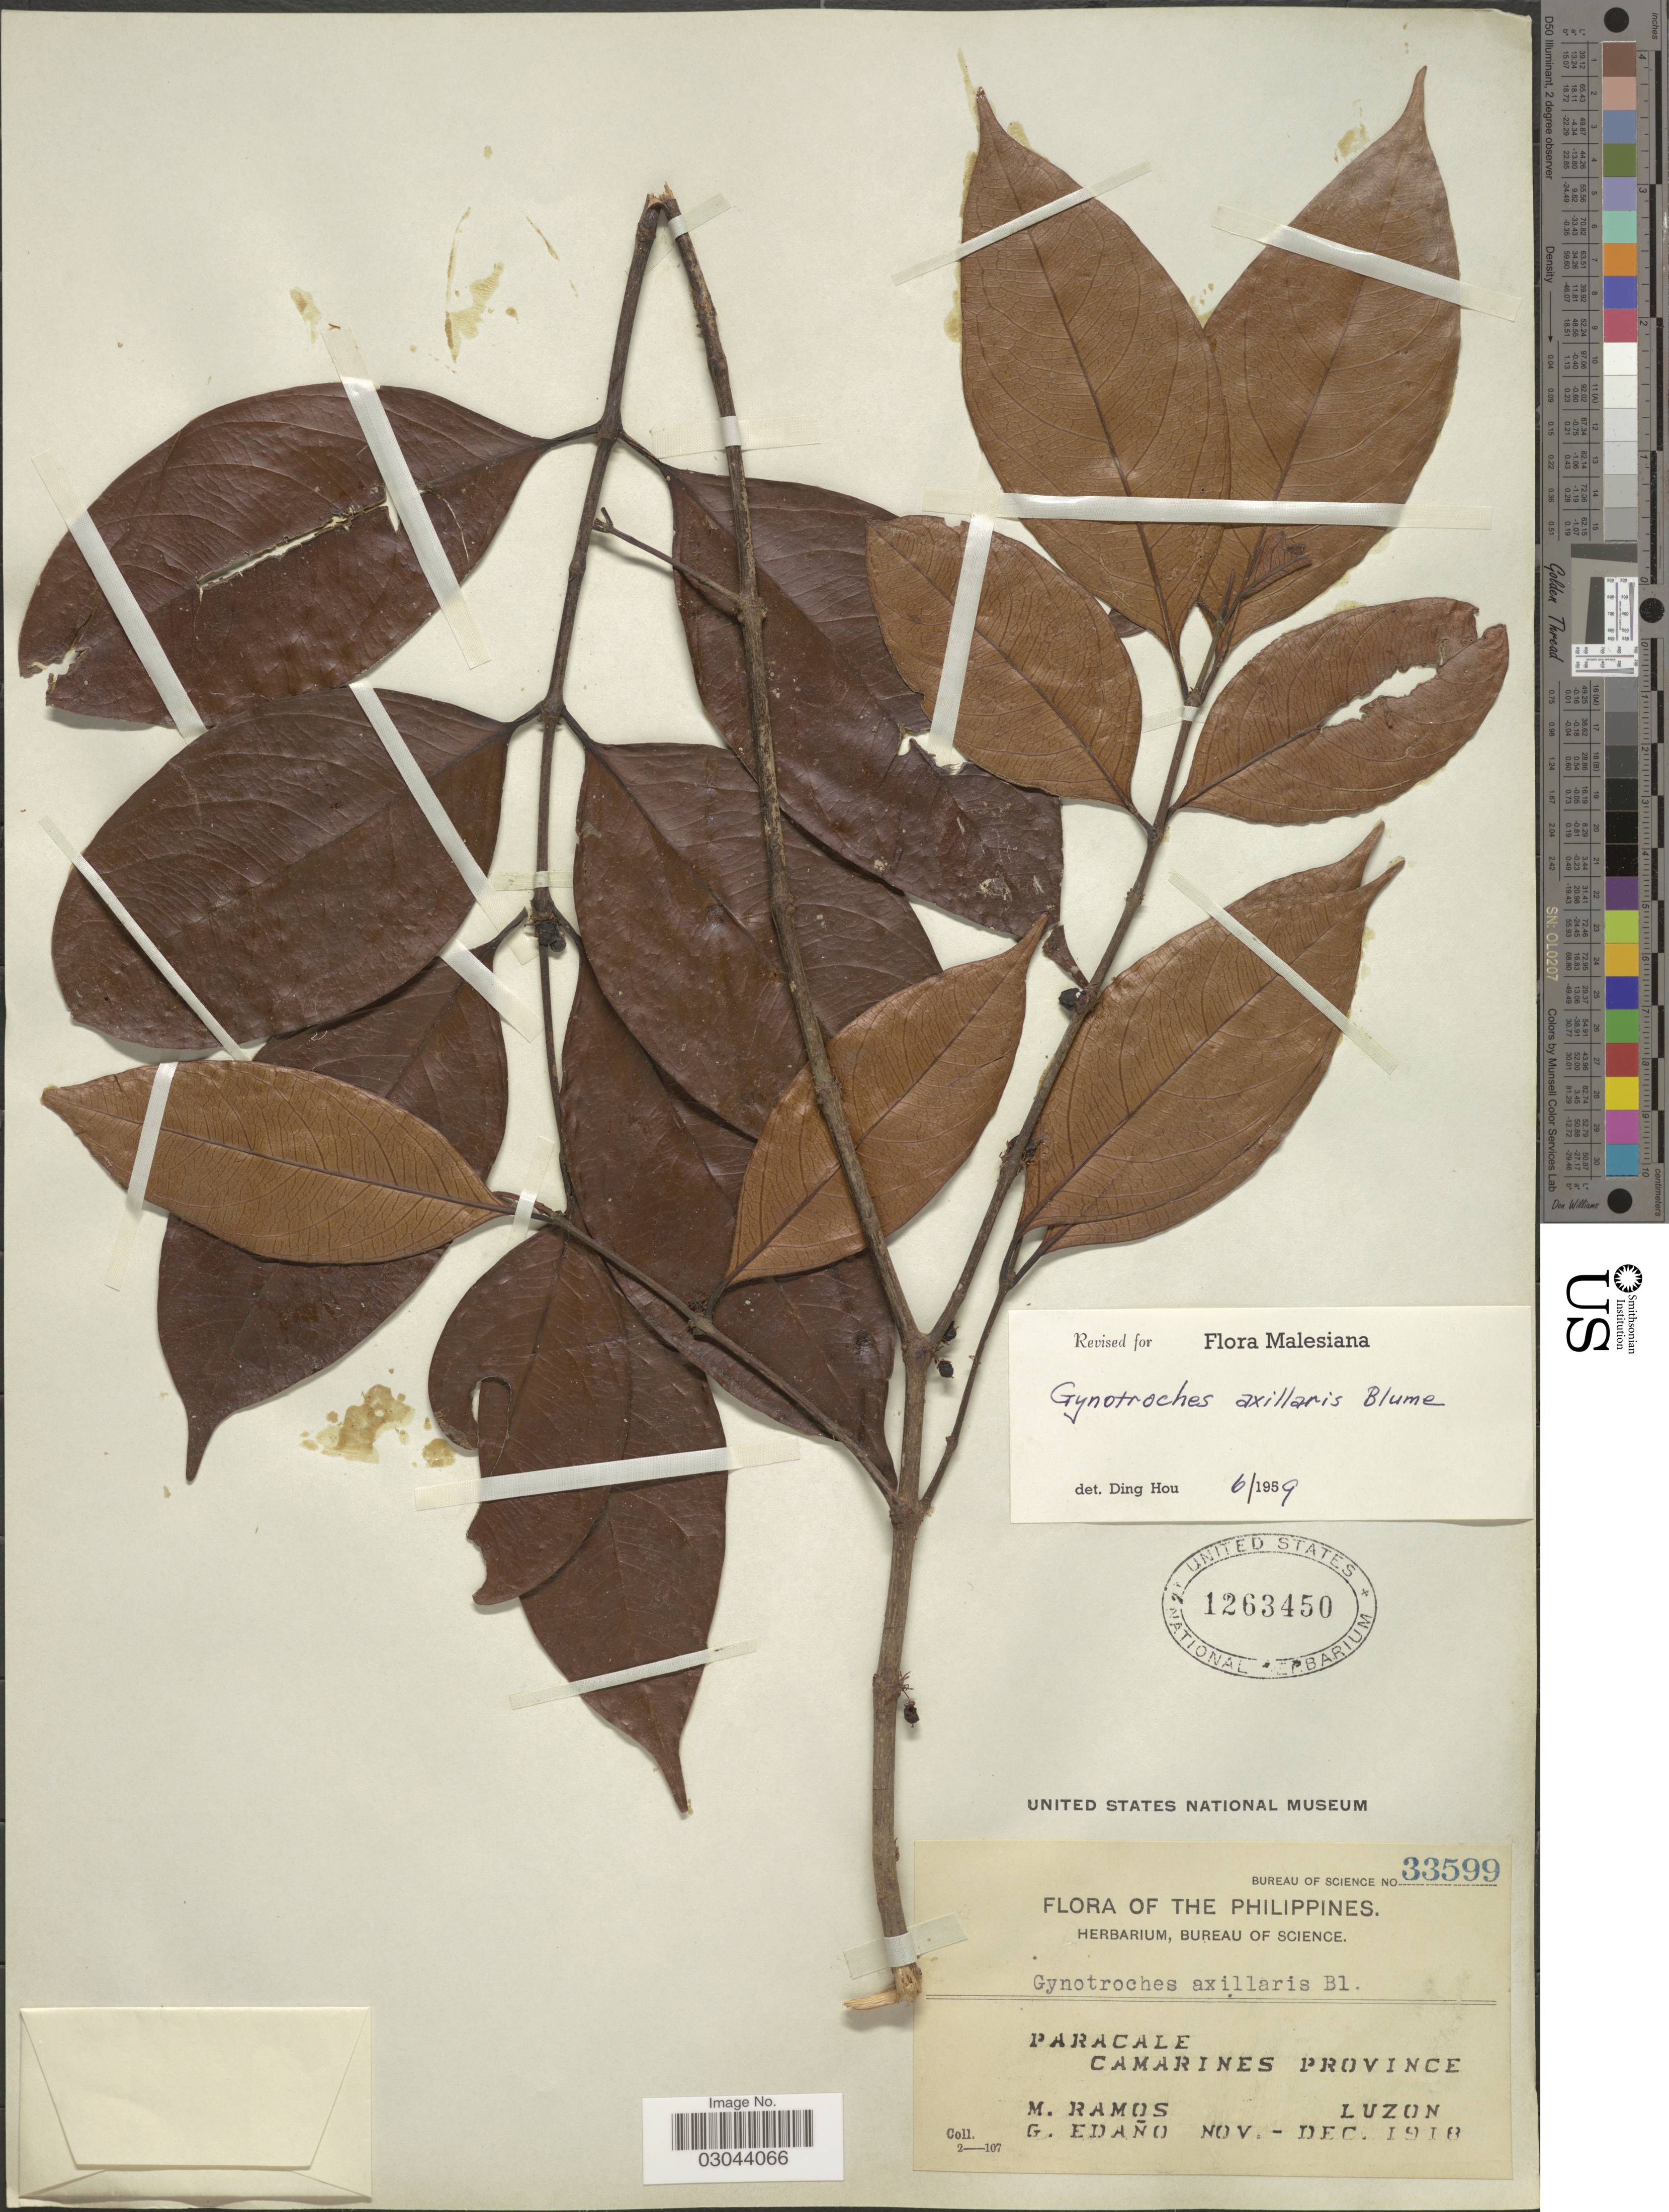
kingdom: Plantae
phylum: Tracheophyta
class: Magnoliopsida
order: Malpighiales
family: Rhizophoraceae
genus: Gynotroches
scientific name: Gynotroches axillaris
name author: Blume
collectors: M. Ramos & G. Edaño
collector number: Bureau of Science 33599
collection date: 1918-11/1918-12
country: Philippines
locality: Paracele. Camarines Province. Luzon.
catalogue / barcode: US 1263450